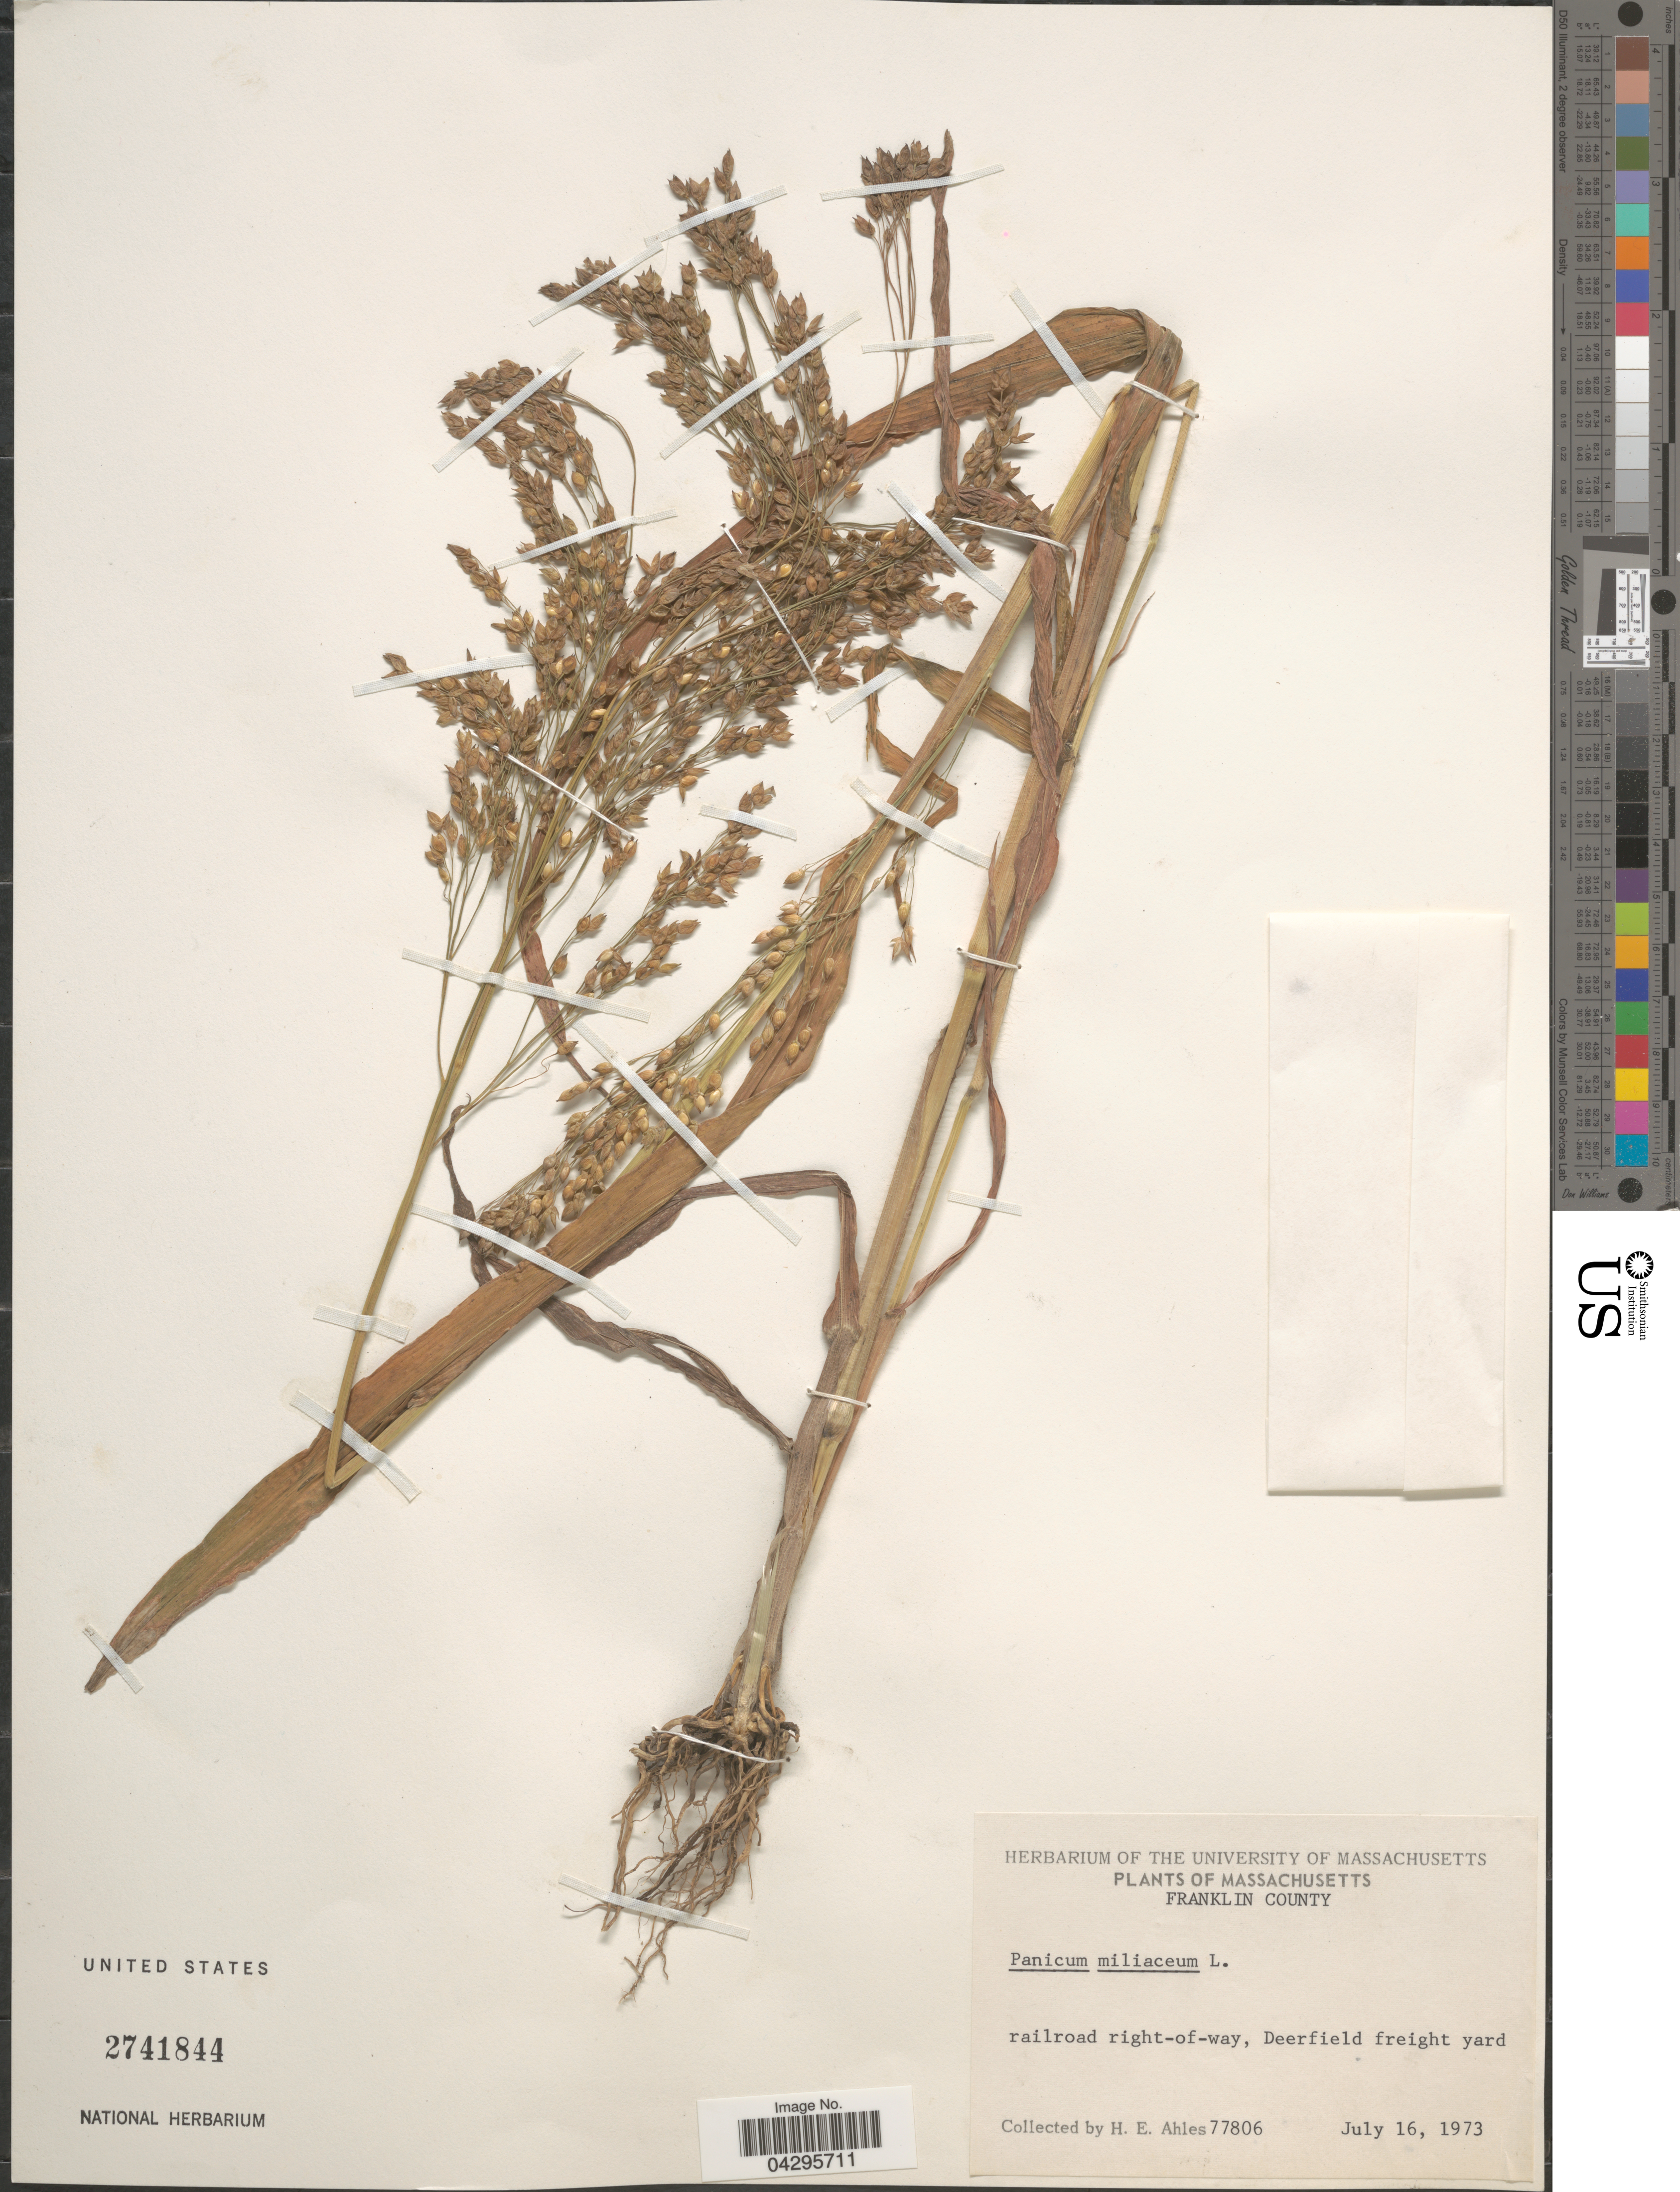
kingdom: Plantae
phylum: Tracheophyta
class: Liliopsida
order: Poales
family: Poaceae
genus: Panicum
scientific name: Panicum miliaceum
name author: L.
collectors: H. E. Ahles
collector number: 77806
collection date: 1973-07-16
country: United States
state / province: Massachusetts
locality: Franklin County. Railroad right-of-way, Deerfield freight yard.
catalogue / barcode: US 2741844